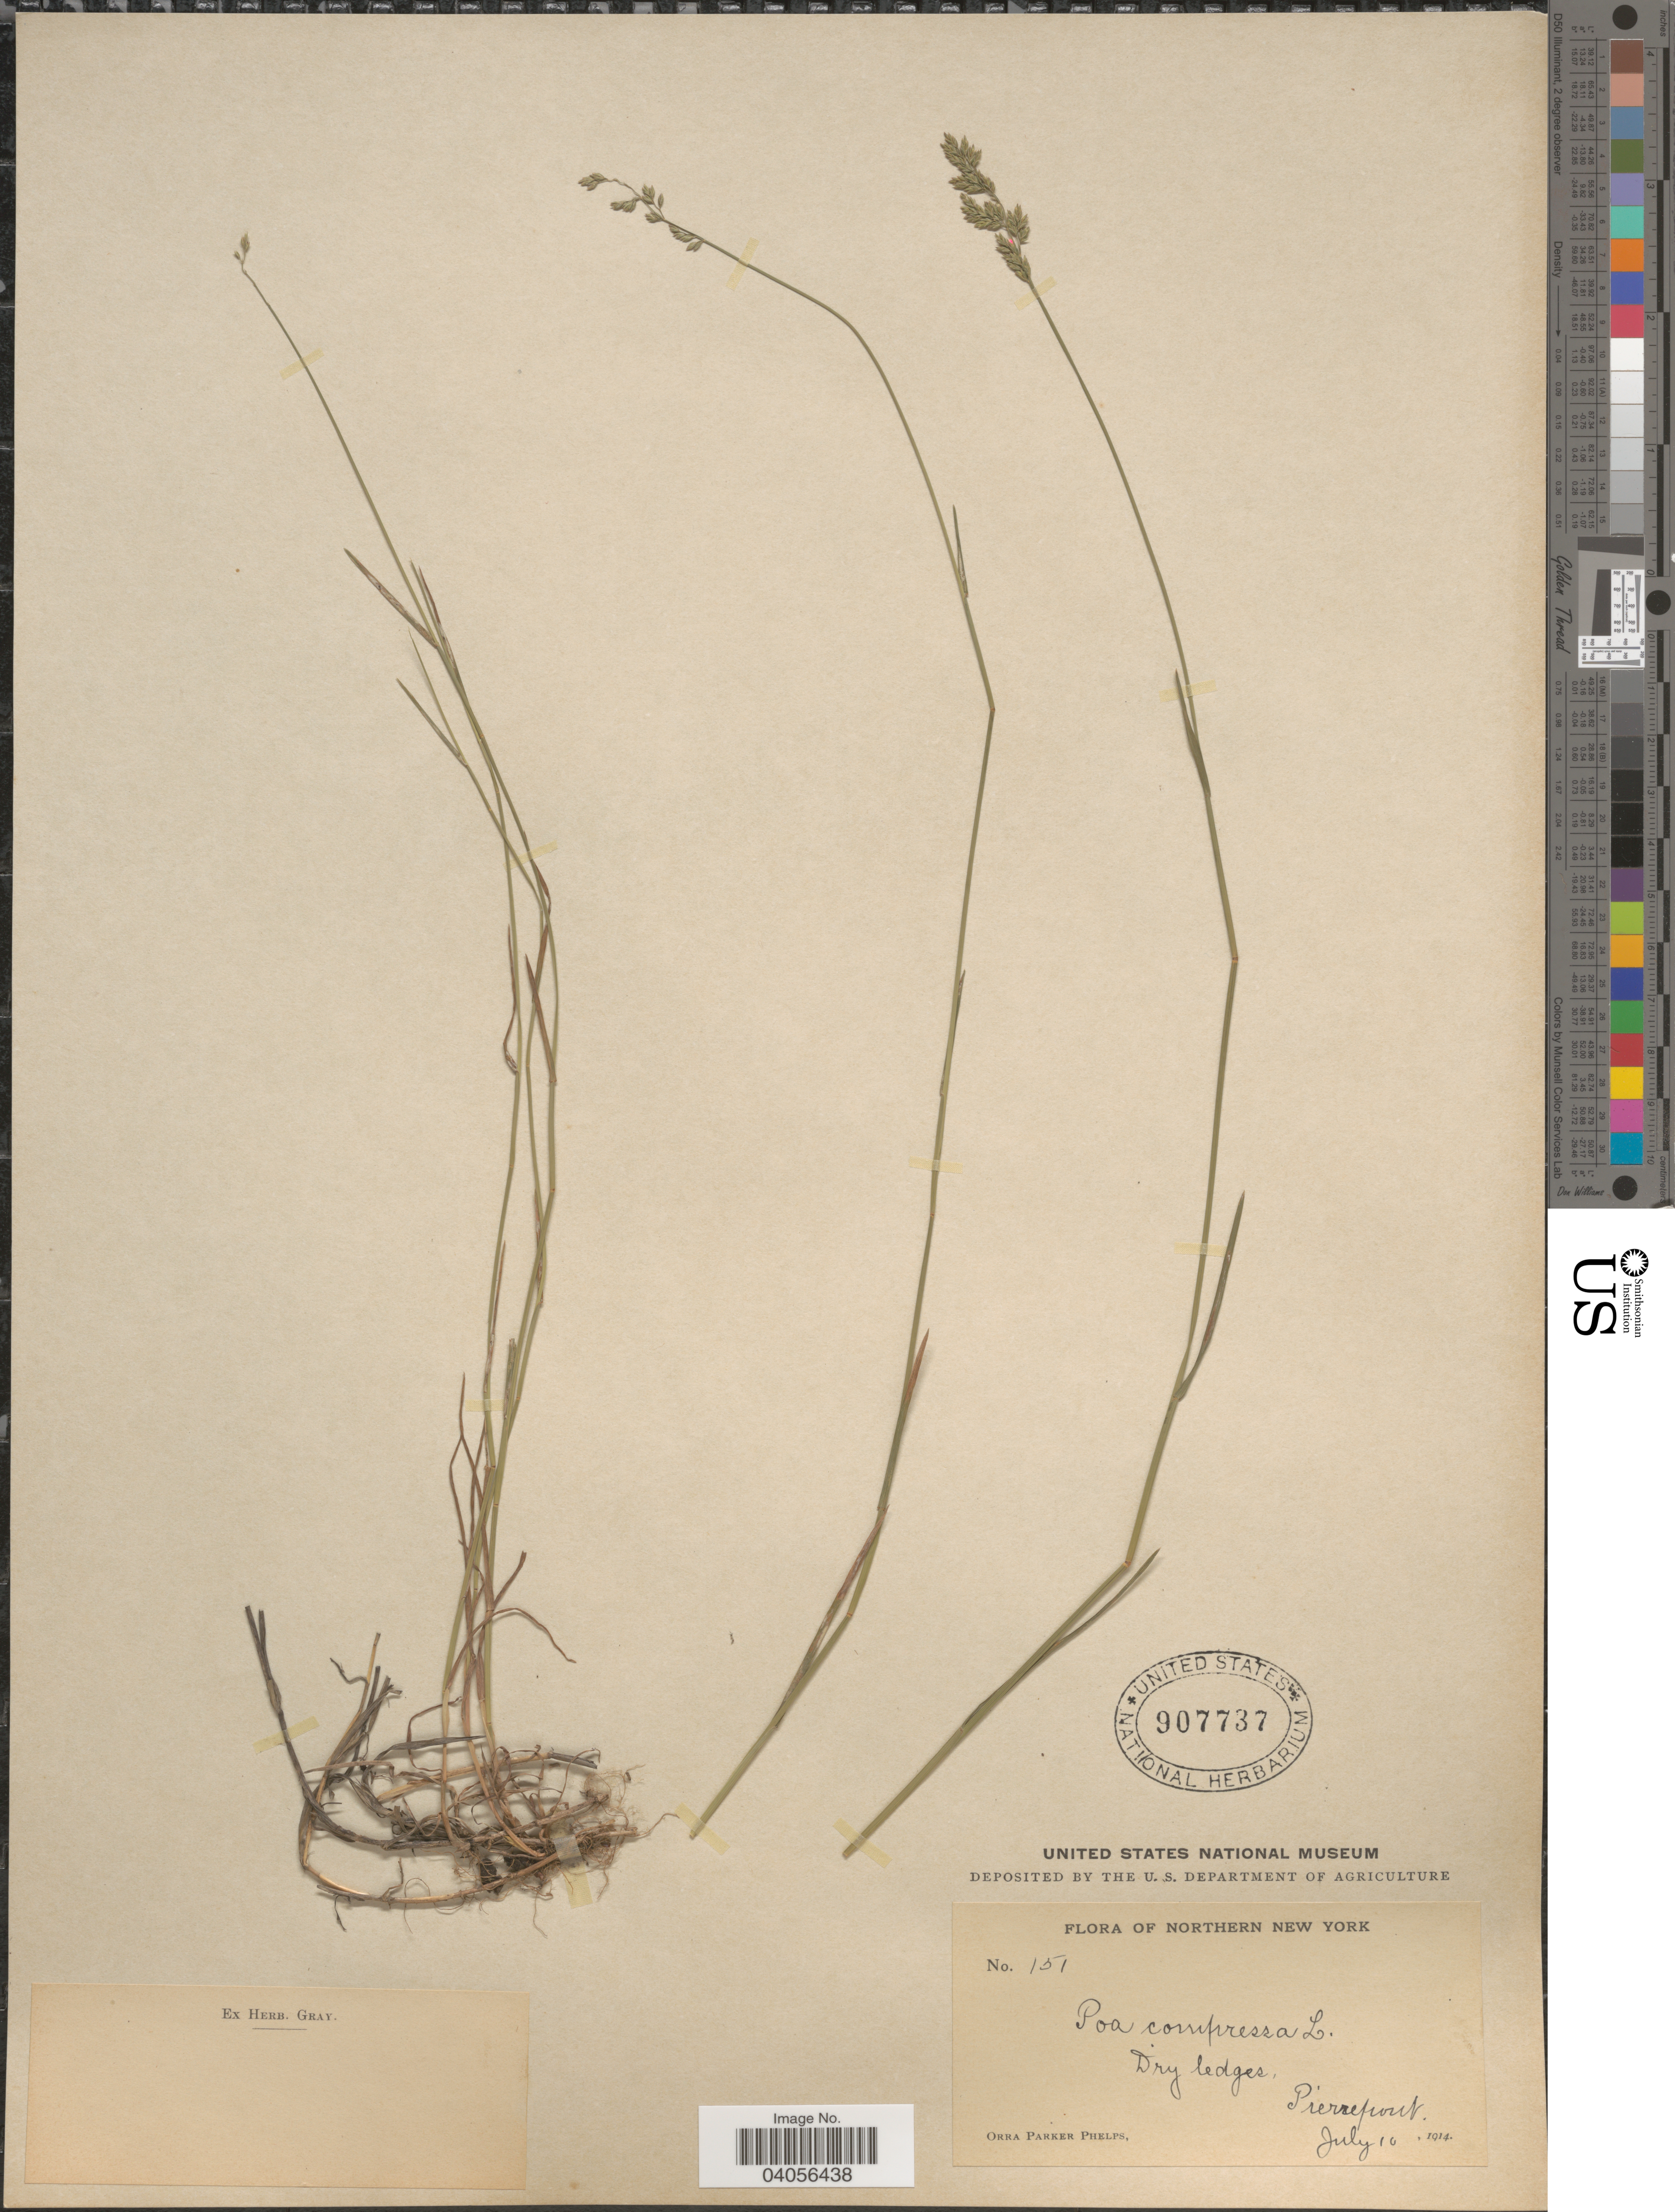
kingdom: Plantae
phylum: Tracheophyta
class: Liliopsida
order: Poales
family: Poaceae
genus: Poa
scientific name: Poa compressa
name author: L.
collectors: O. P. Phelps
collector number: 151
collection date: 1914-07-10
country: United States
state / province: New York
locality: Northern New York. Pierrefront.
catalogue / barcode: US 907737